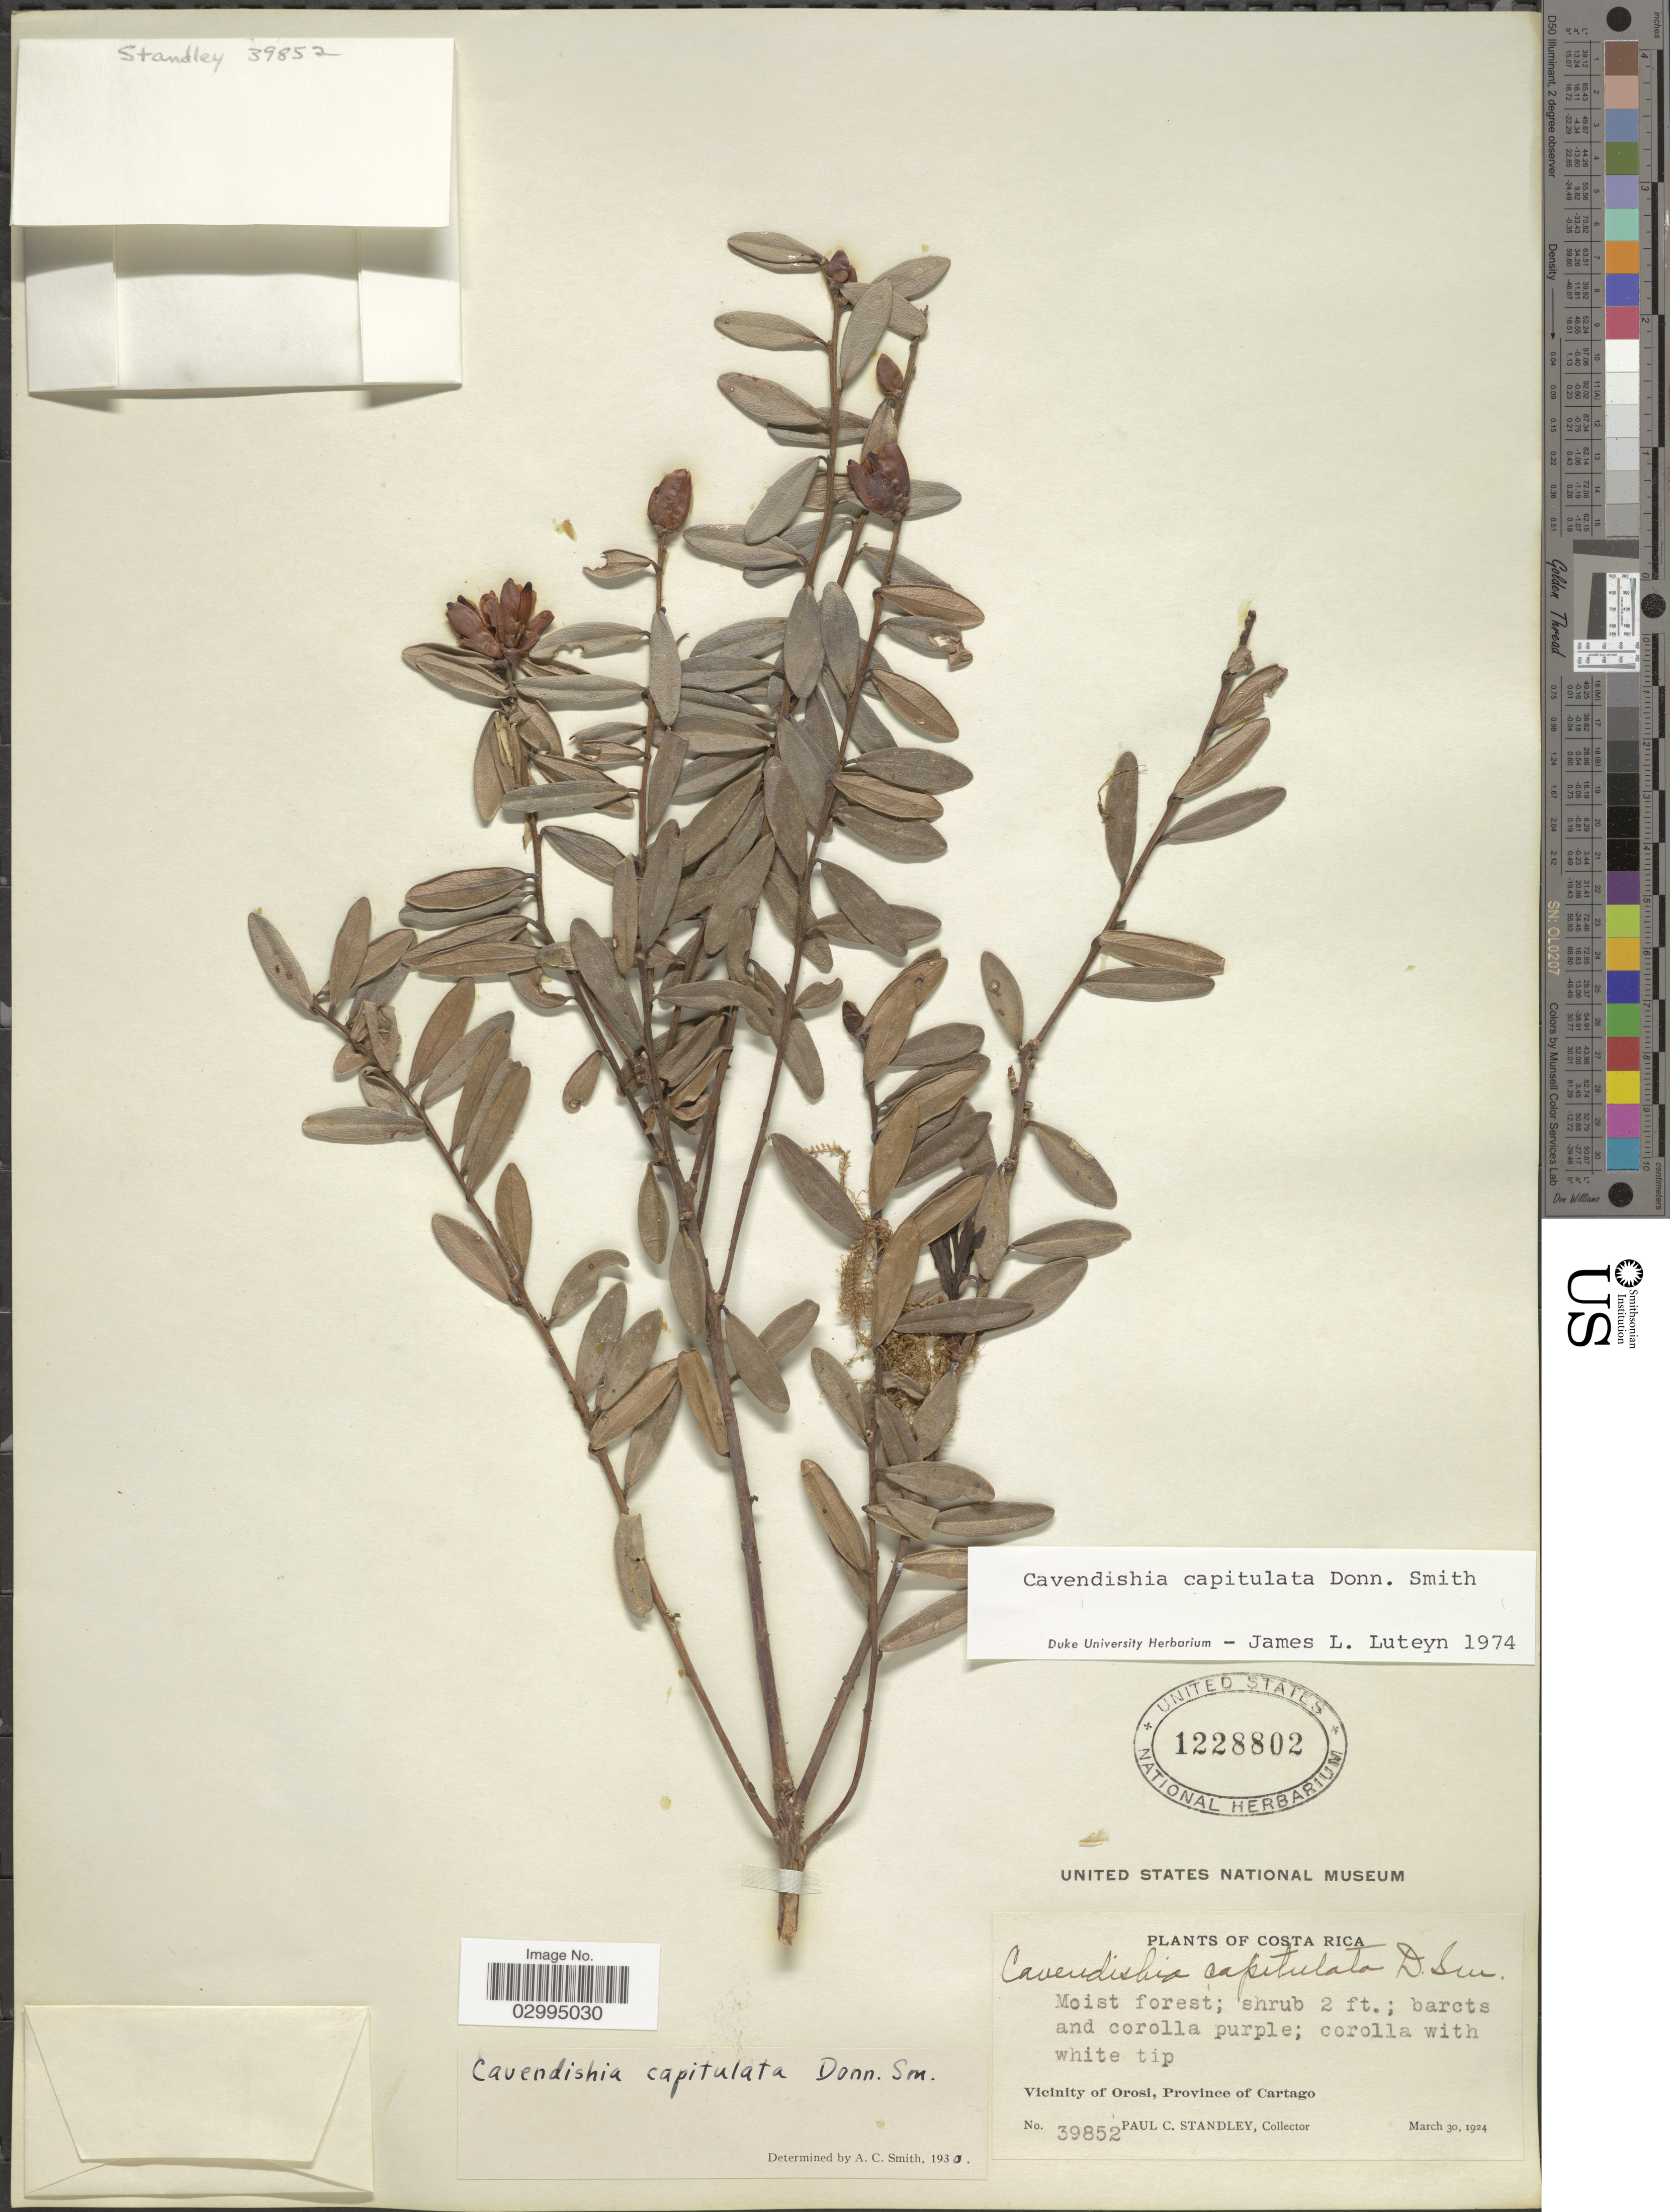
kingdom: Plantae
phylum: Tracheophyta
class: Magnoliopsida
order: Ericales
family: Ericaceae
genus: Cavendishia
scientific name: Cavendishia capitulata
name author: Donn. Sm.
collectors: P. C. Standley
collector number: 39852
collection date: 1924-03-30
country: Costa Rica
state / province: Cartago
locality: Vicinity of Orosi, Province of Cartago.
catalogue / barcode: US 1228802